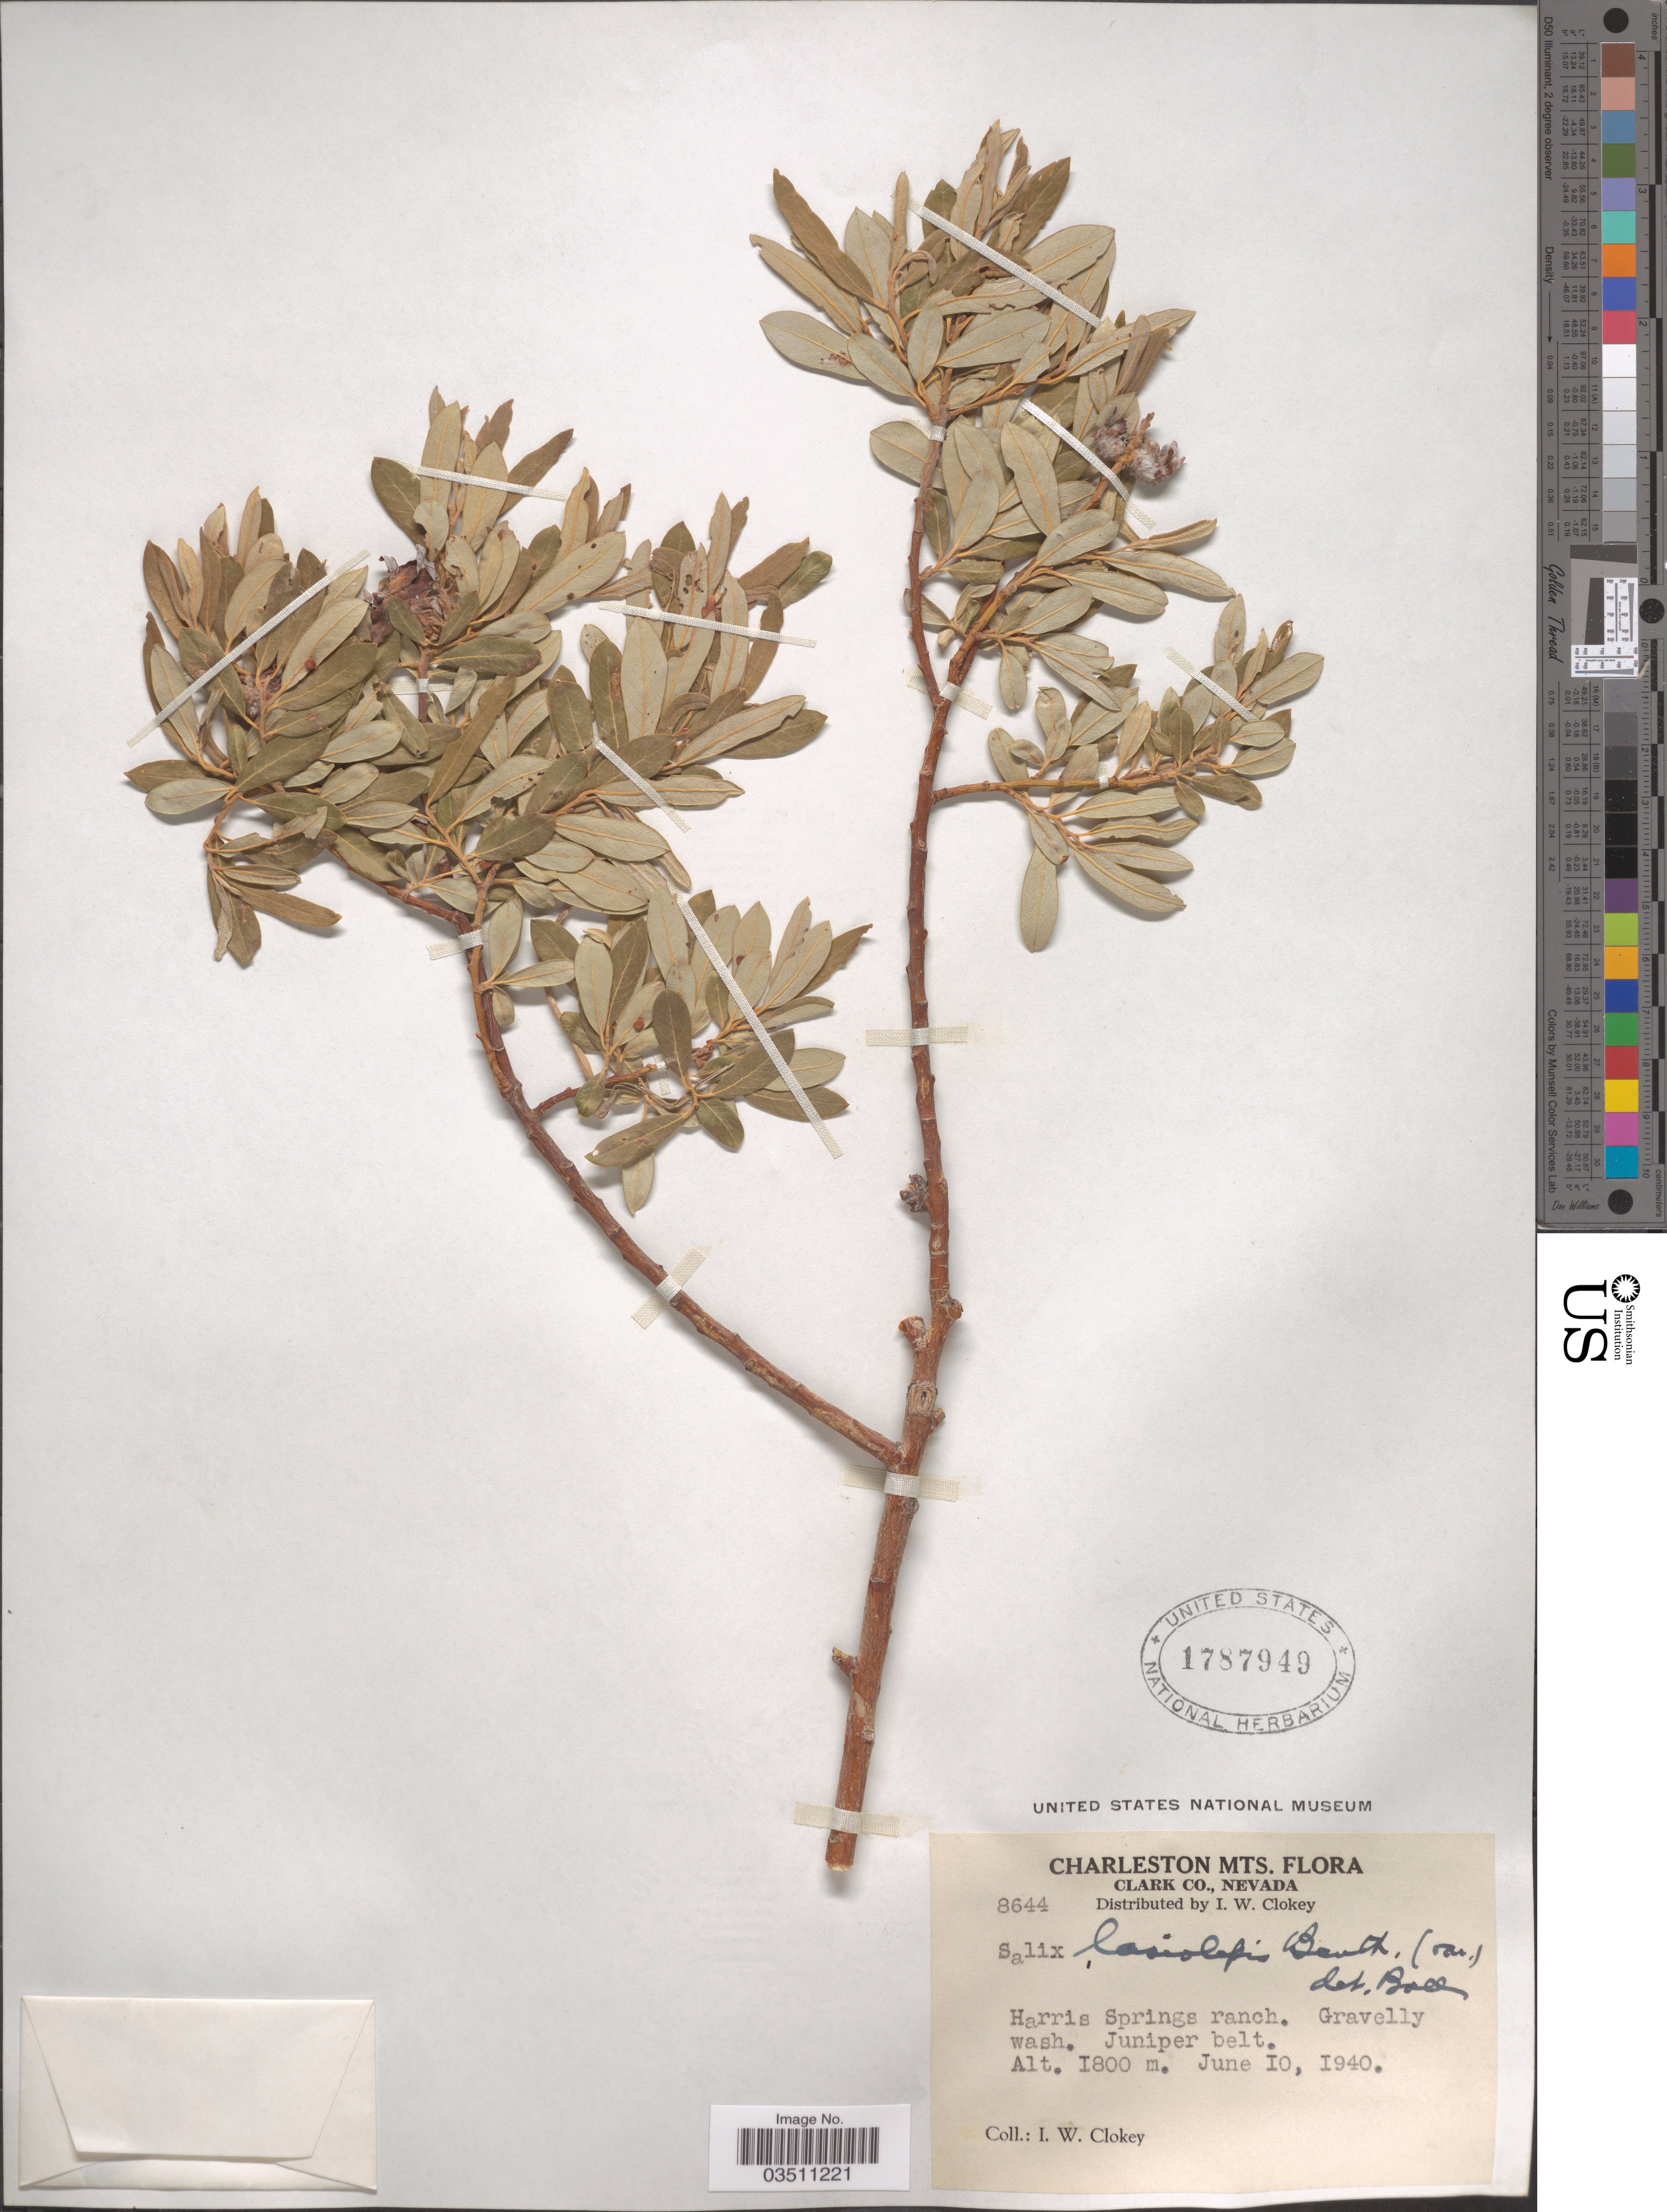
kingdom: Plantae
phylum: Tracheophyta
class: Magnoliopsida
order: Malpighiales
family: Salicaceae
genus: Salix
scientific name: Salix lasiolepis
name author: Benth.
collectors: I. W. Clokey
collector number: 8644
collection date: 1940-06-10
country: United States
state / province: Nevada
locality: Charleston Mts. Clark Co. Harris Springs ranch.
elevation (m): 1800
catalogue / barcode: US 1787949